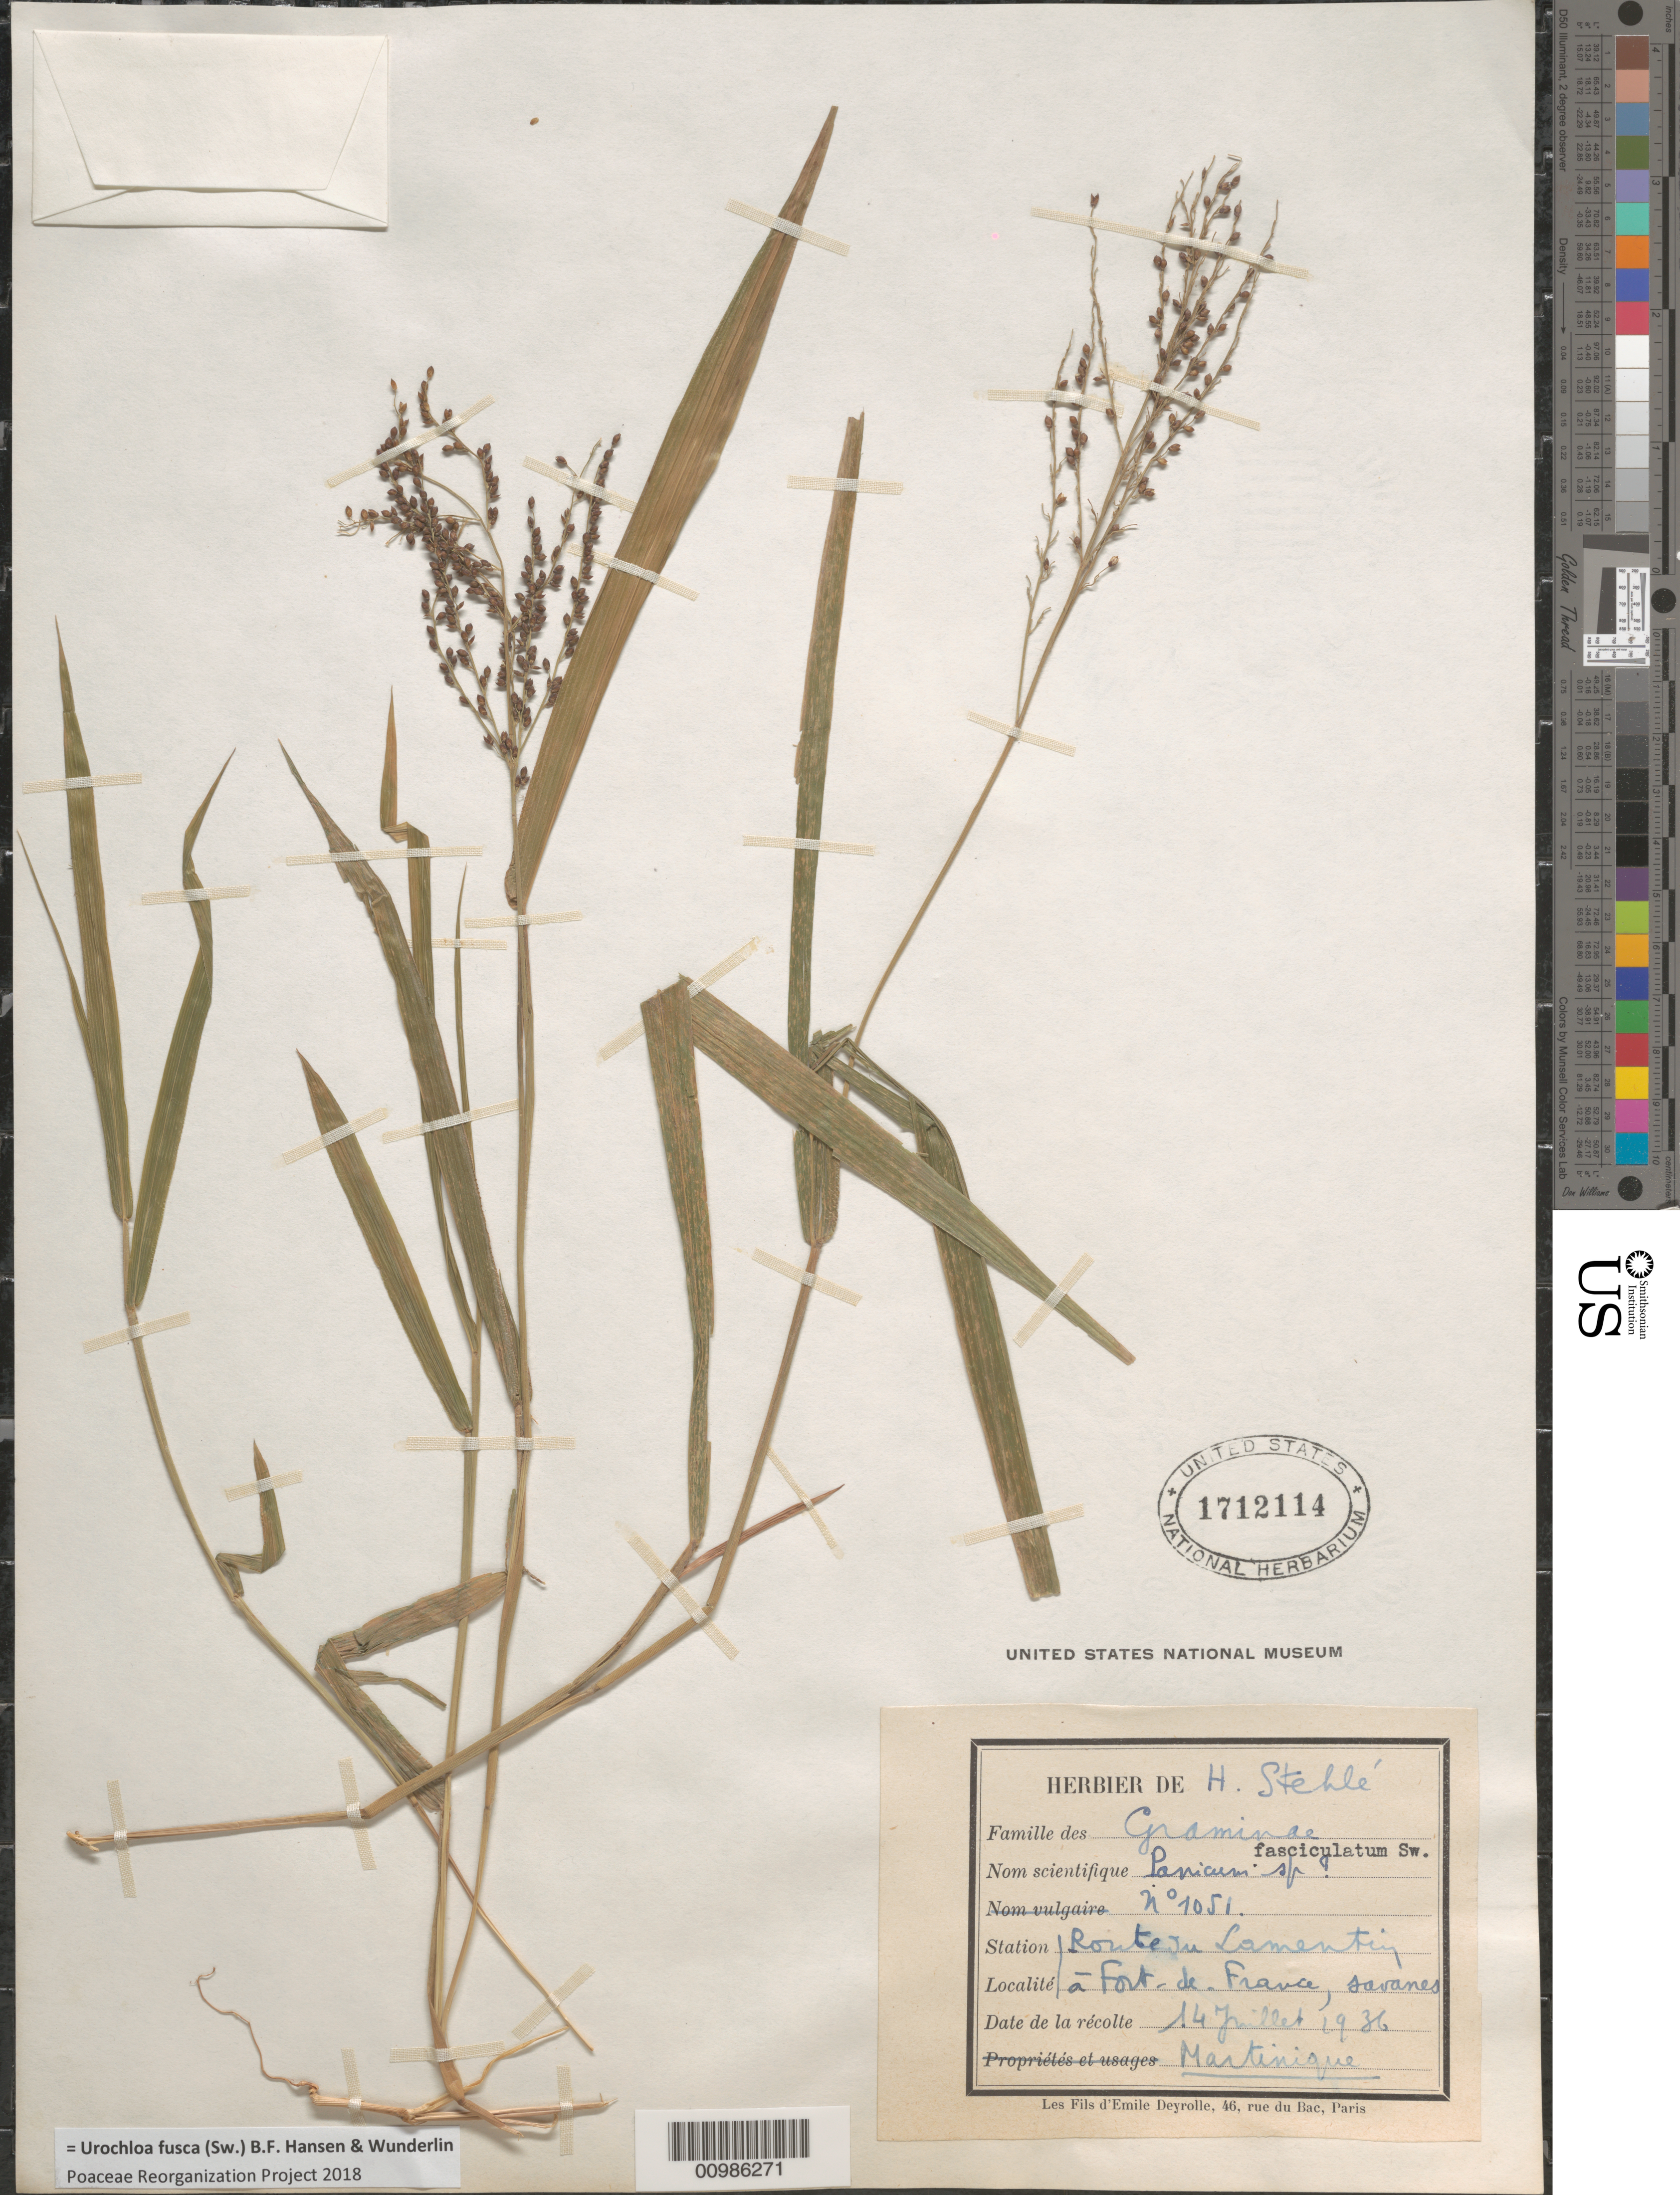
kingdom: Plantae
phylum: Tracheophyta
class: Liliopsida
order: Poales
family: Poaceae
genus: Brachiaria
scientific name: Brachiaria fasciculata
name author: (Sw.) Parodi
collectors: H. Stehlé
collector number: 1051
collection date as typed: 14 Jul 1936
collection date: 1936-07-14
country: Martinique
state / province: Fort-de-France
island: Martinique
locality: Fort-de-France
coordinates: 0 N, 0 E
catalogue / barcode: US 1712114